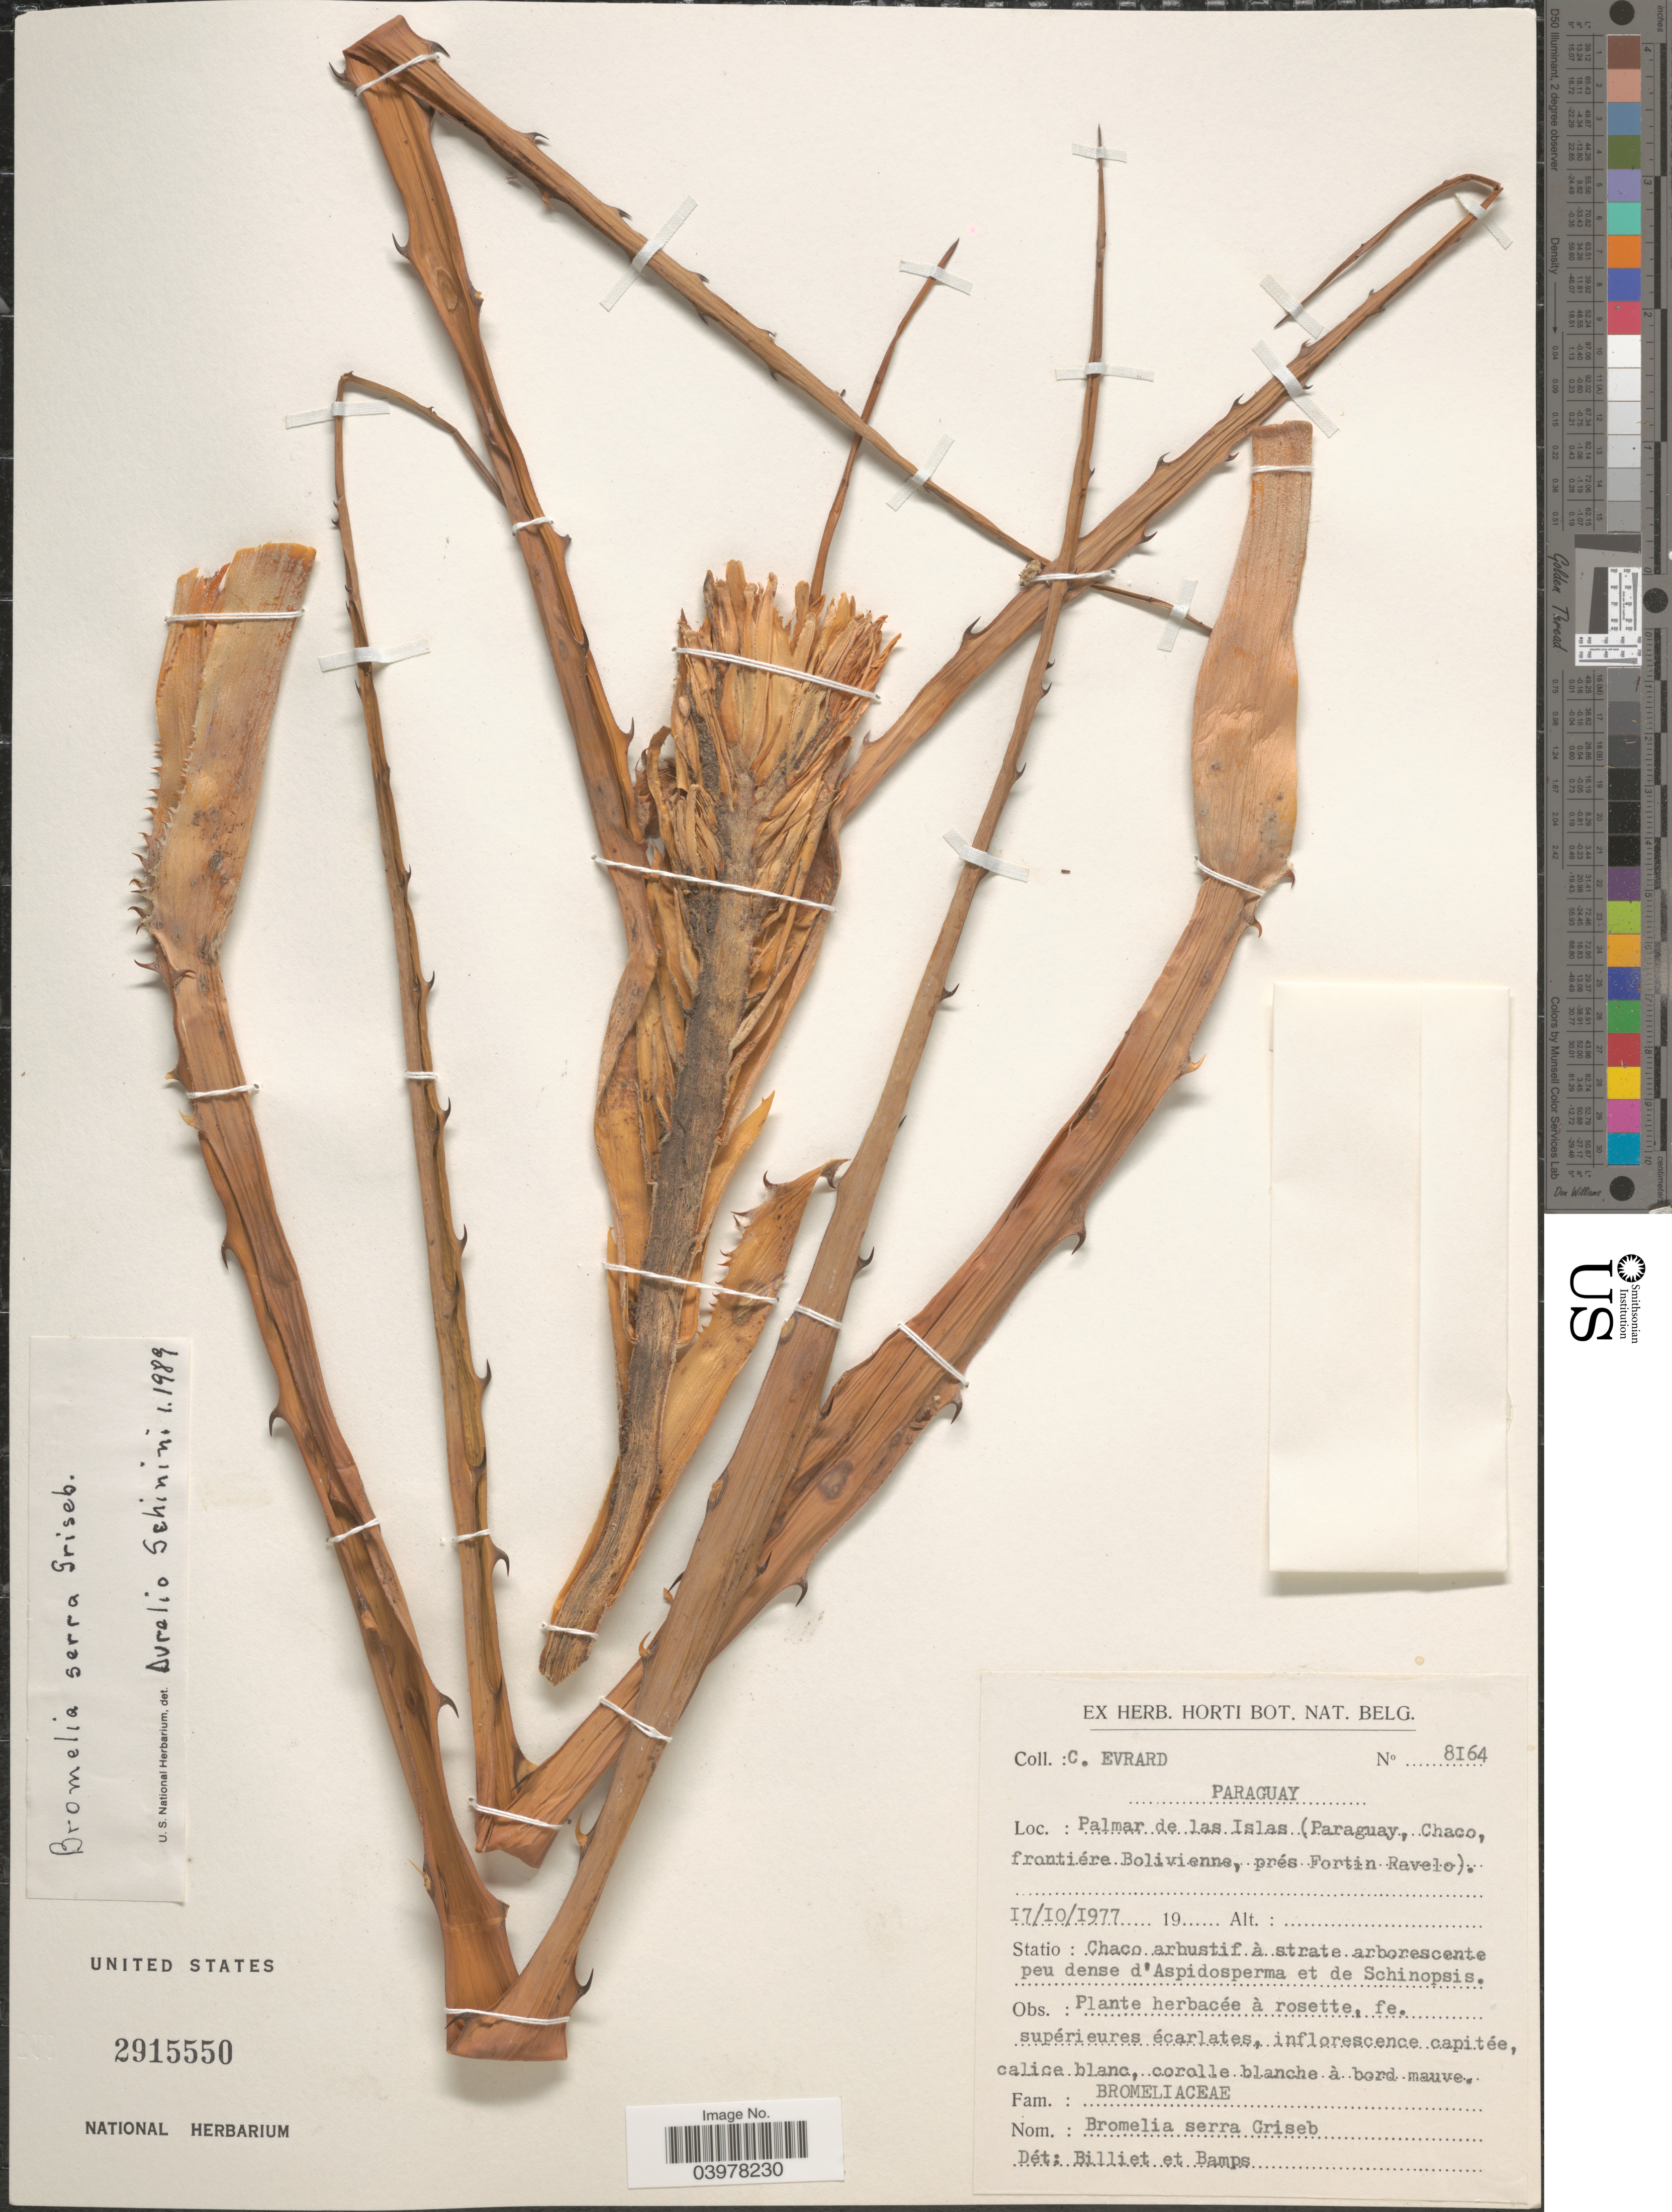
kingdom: Plantae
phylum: Tracheophyta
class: Liliopsida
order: Poales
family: Bromeliaceae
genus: Bromelia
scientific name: Bromelia serra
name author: Griseb.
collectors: C. Evrard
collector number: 8164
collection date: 1977-10-17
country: Paraguay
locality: Palmar de las Islas (Paraguay, Chaco, frontiére Bolivienne, prés Fortin Ravelo).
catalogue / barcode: US 2915550